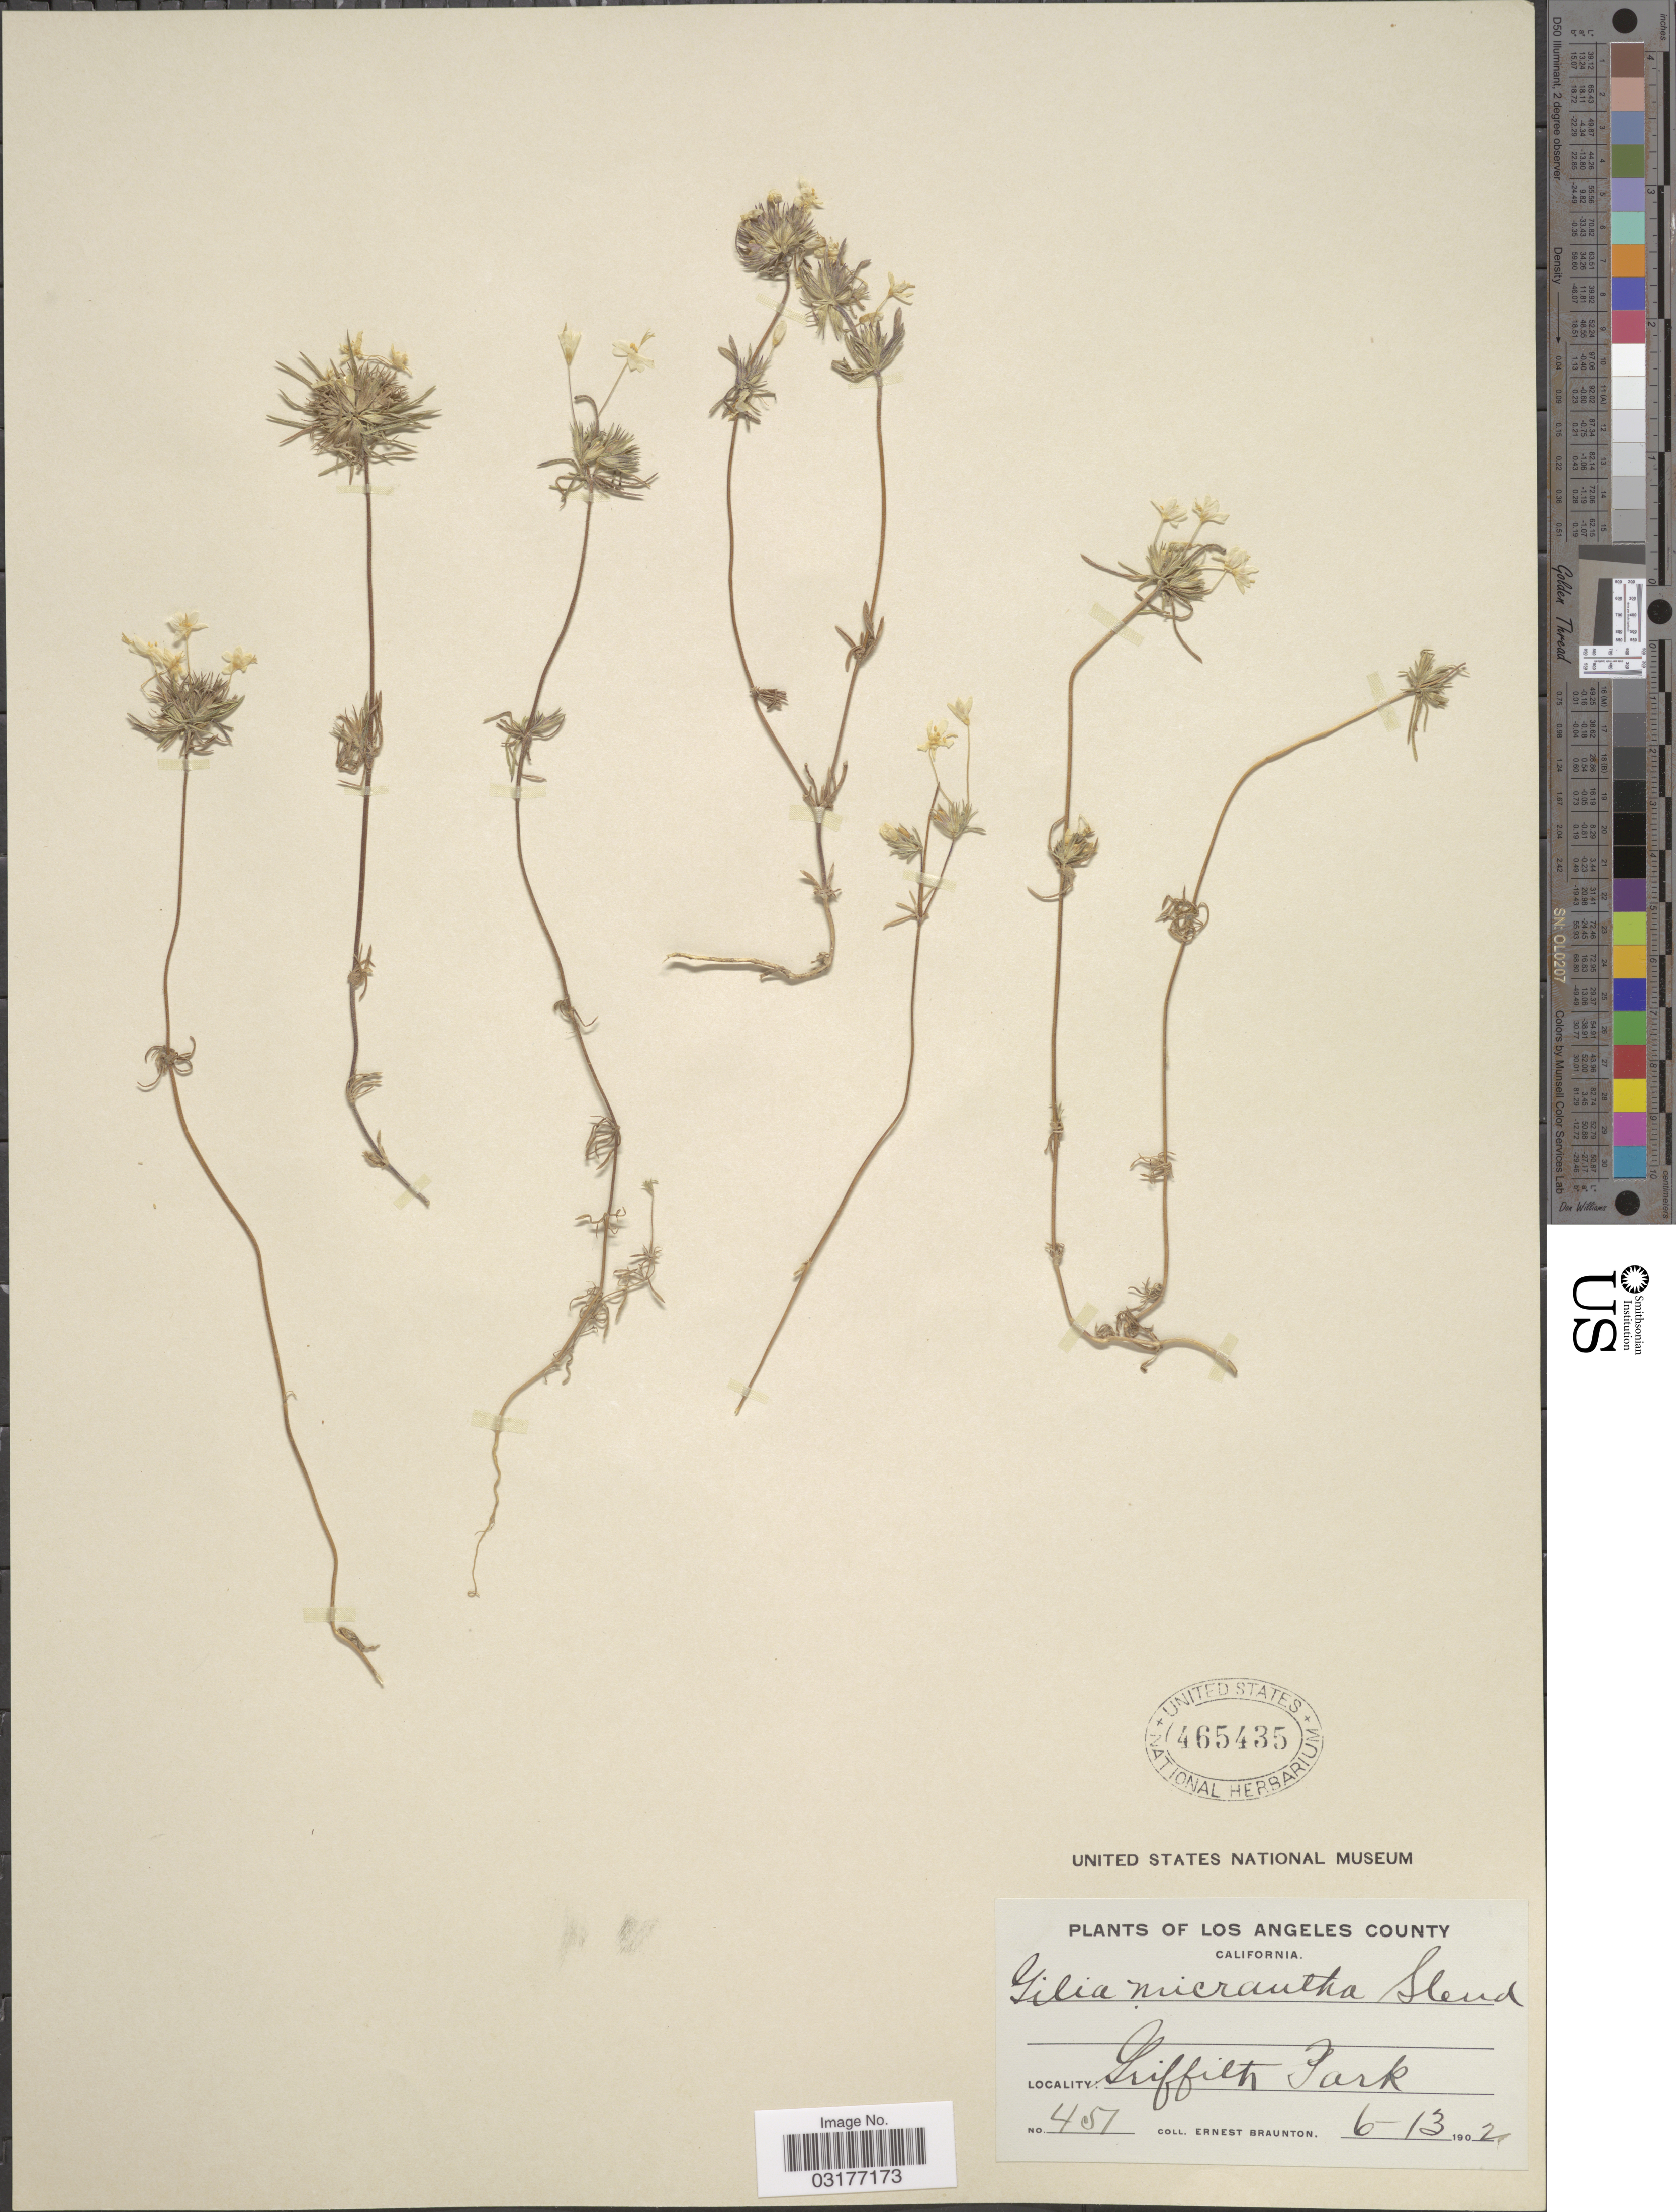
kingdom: Plantae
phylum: Tracheophyta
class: Magnoliopsida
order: Ericales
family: Polemoniaceae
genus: Linanthus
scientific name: Linanthus androsaceus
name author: (Benth.) Greene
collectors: E. Braunton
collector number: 451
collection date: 1902-06-13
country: United States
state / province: California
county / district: Los Angeles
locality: Los Angeles County. Griffith Park.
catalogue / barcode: US 465435